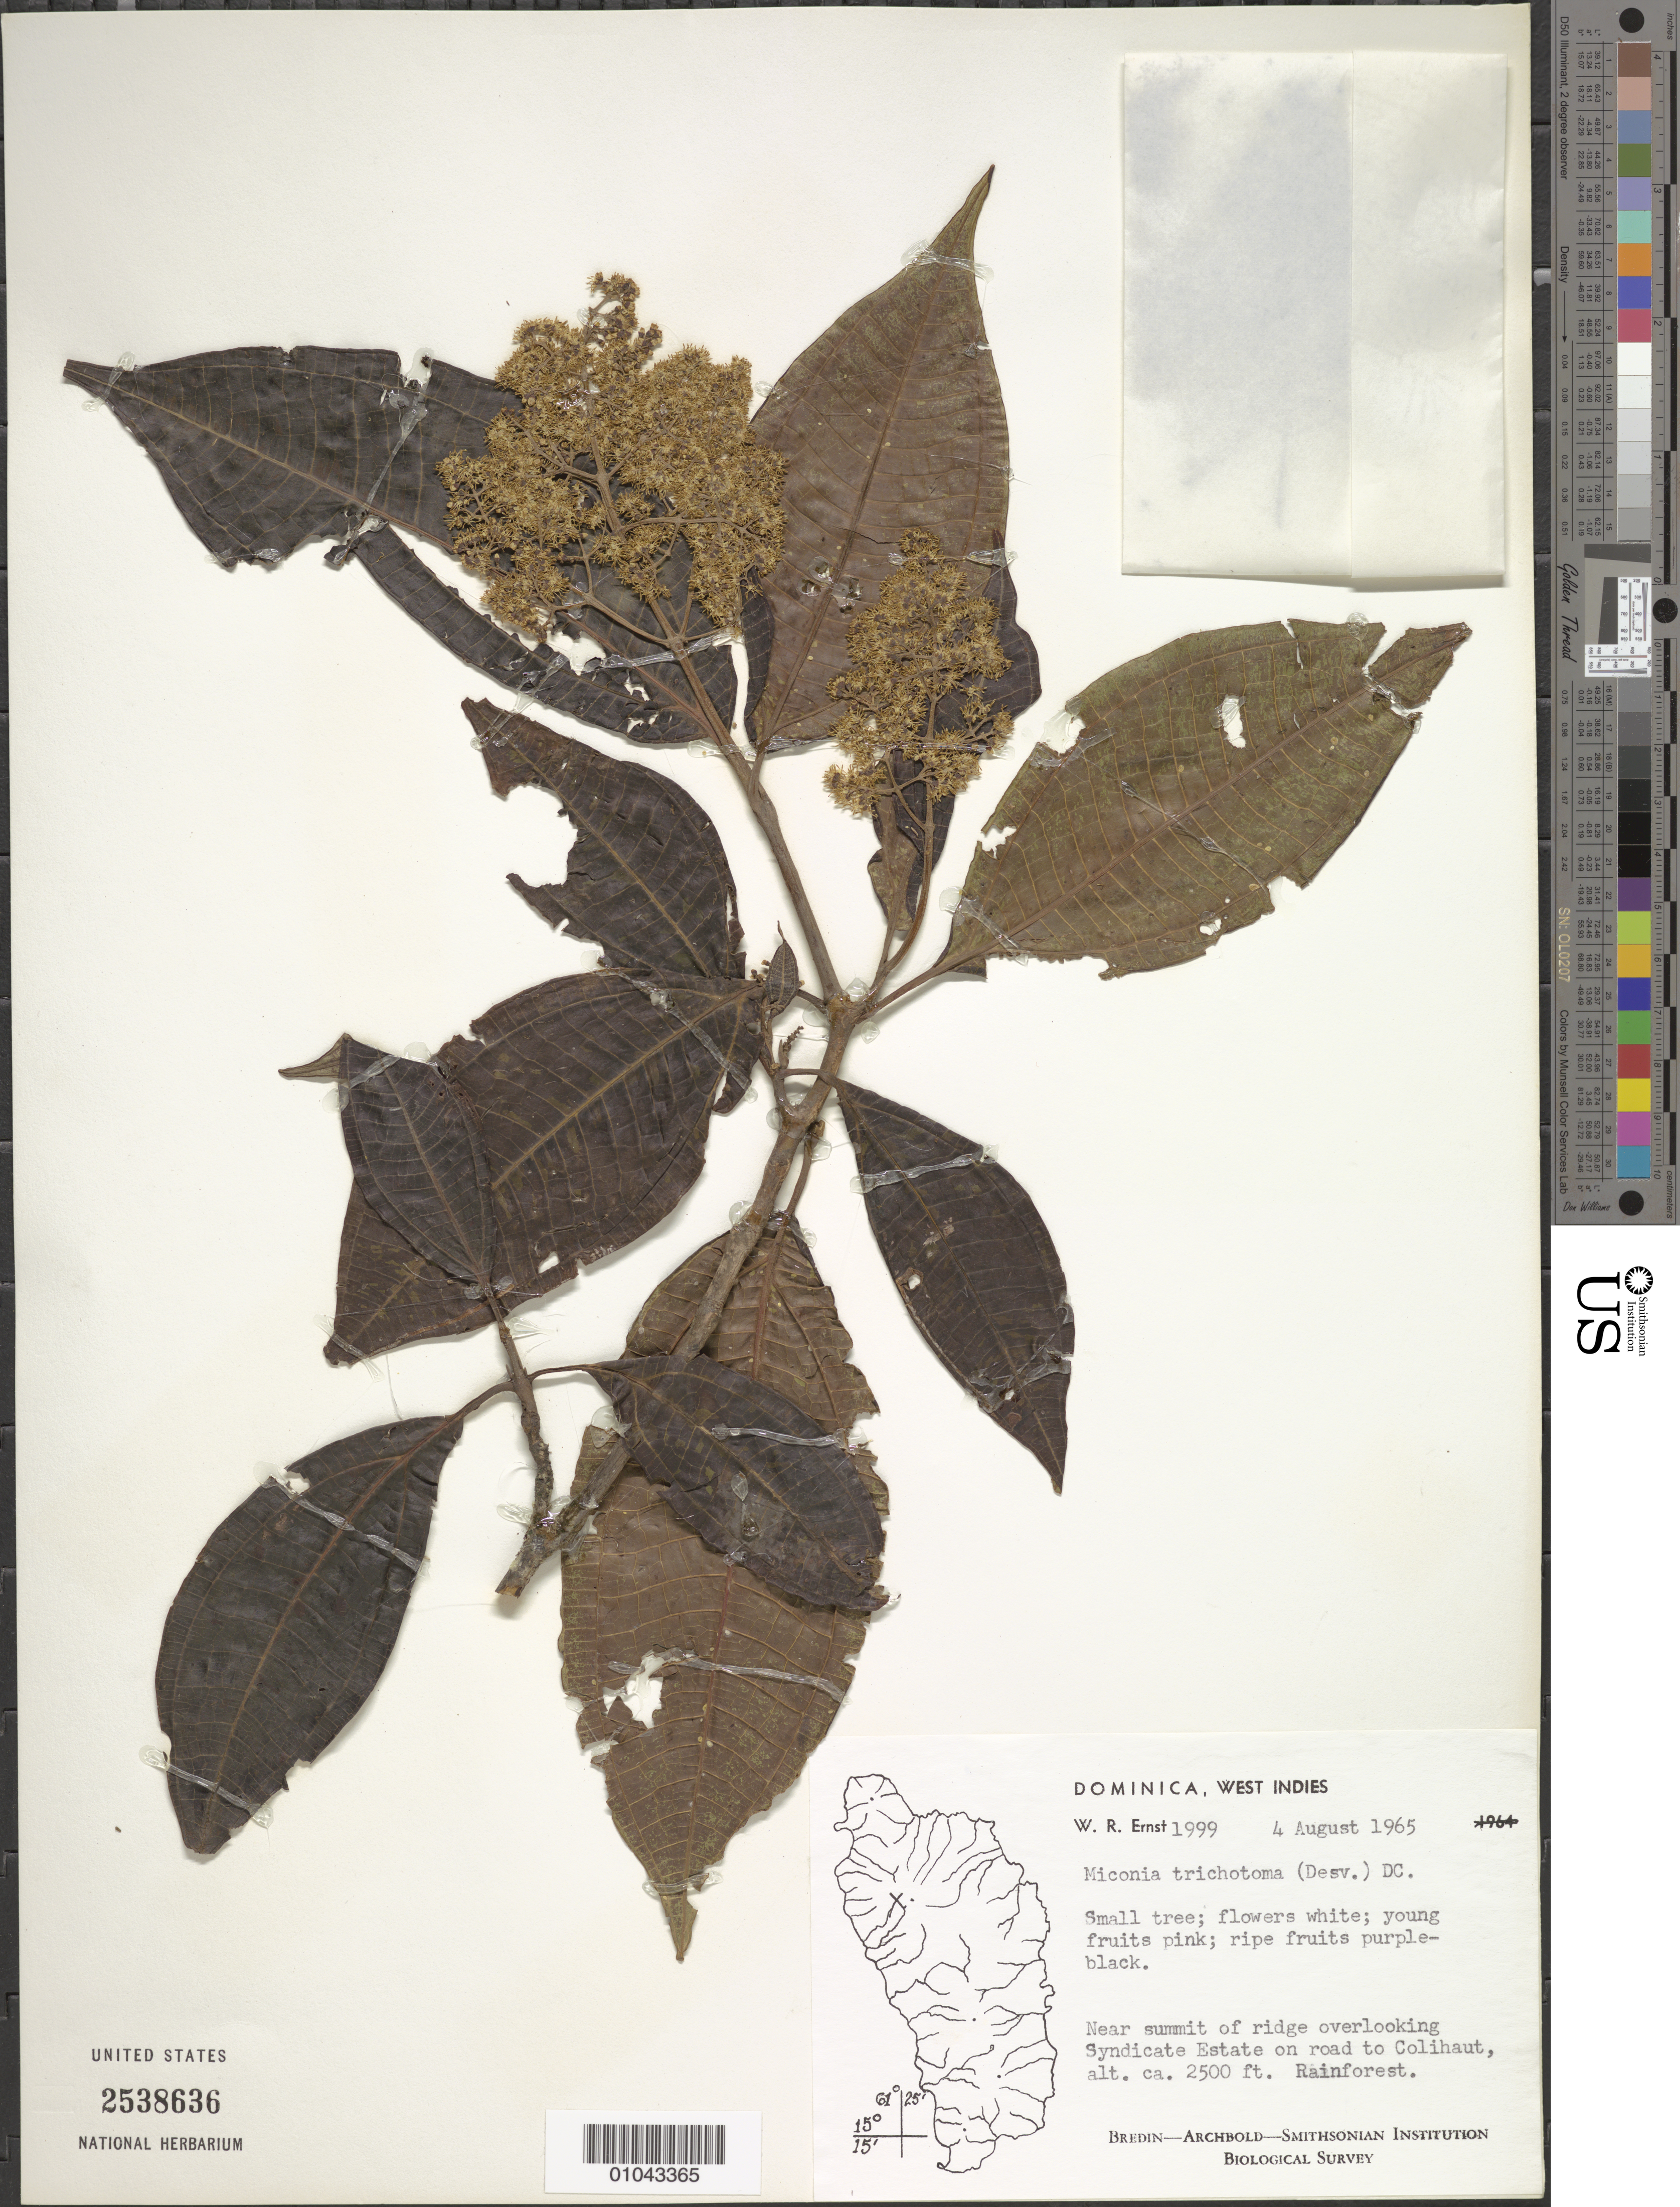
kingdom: Plantae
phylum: Tracheophyta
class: Magnoliopsida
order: Myrtales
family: Melastomataceae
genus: Miconia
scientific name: Miconia trichotoma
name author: (Desr.) DC.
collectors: W. R. Ernst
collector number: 1999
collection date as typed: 04 Aug 1965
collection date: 1965-08-04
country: Dominica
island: Dominica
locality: Syndicate, on road to Colihaut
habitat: Near summit of ridge; rainforest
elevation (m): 762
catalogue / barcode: US 2538636